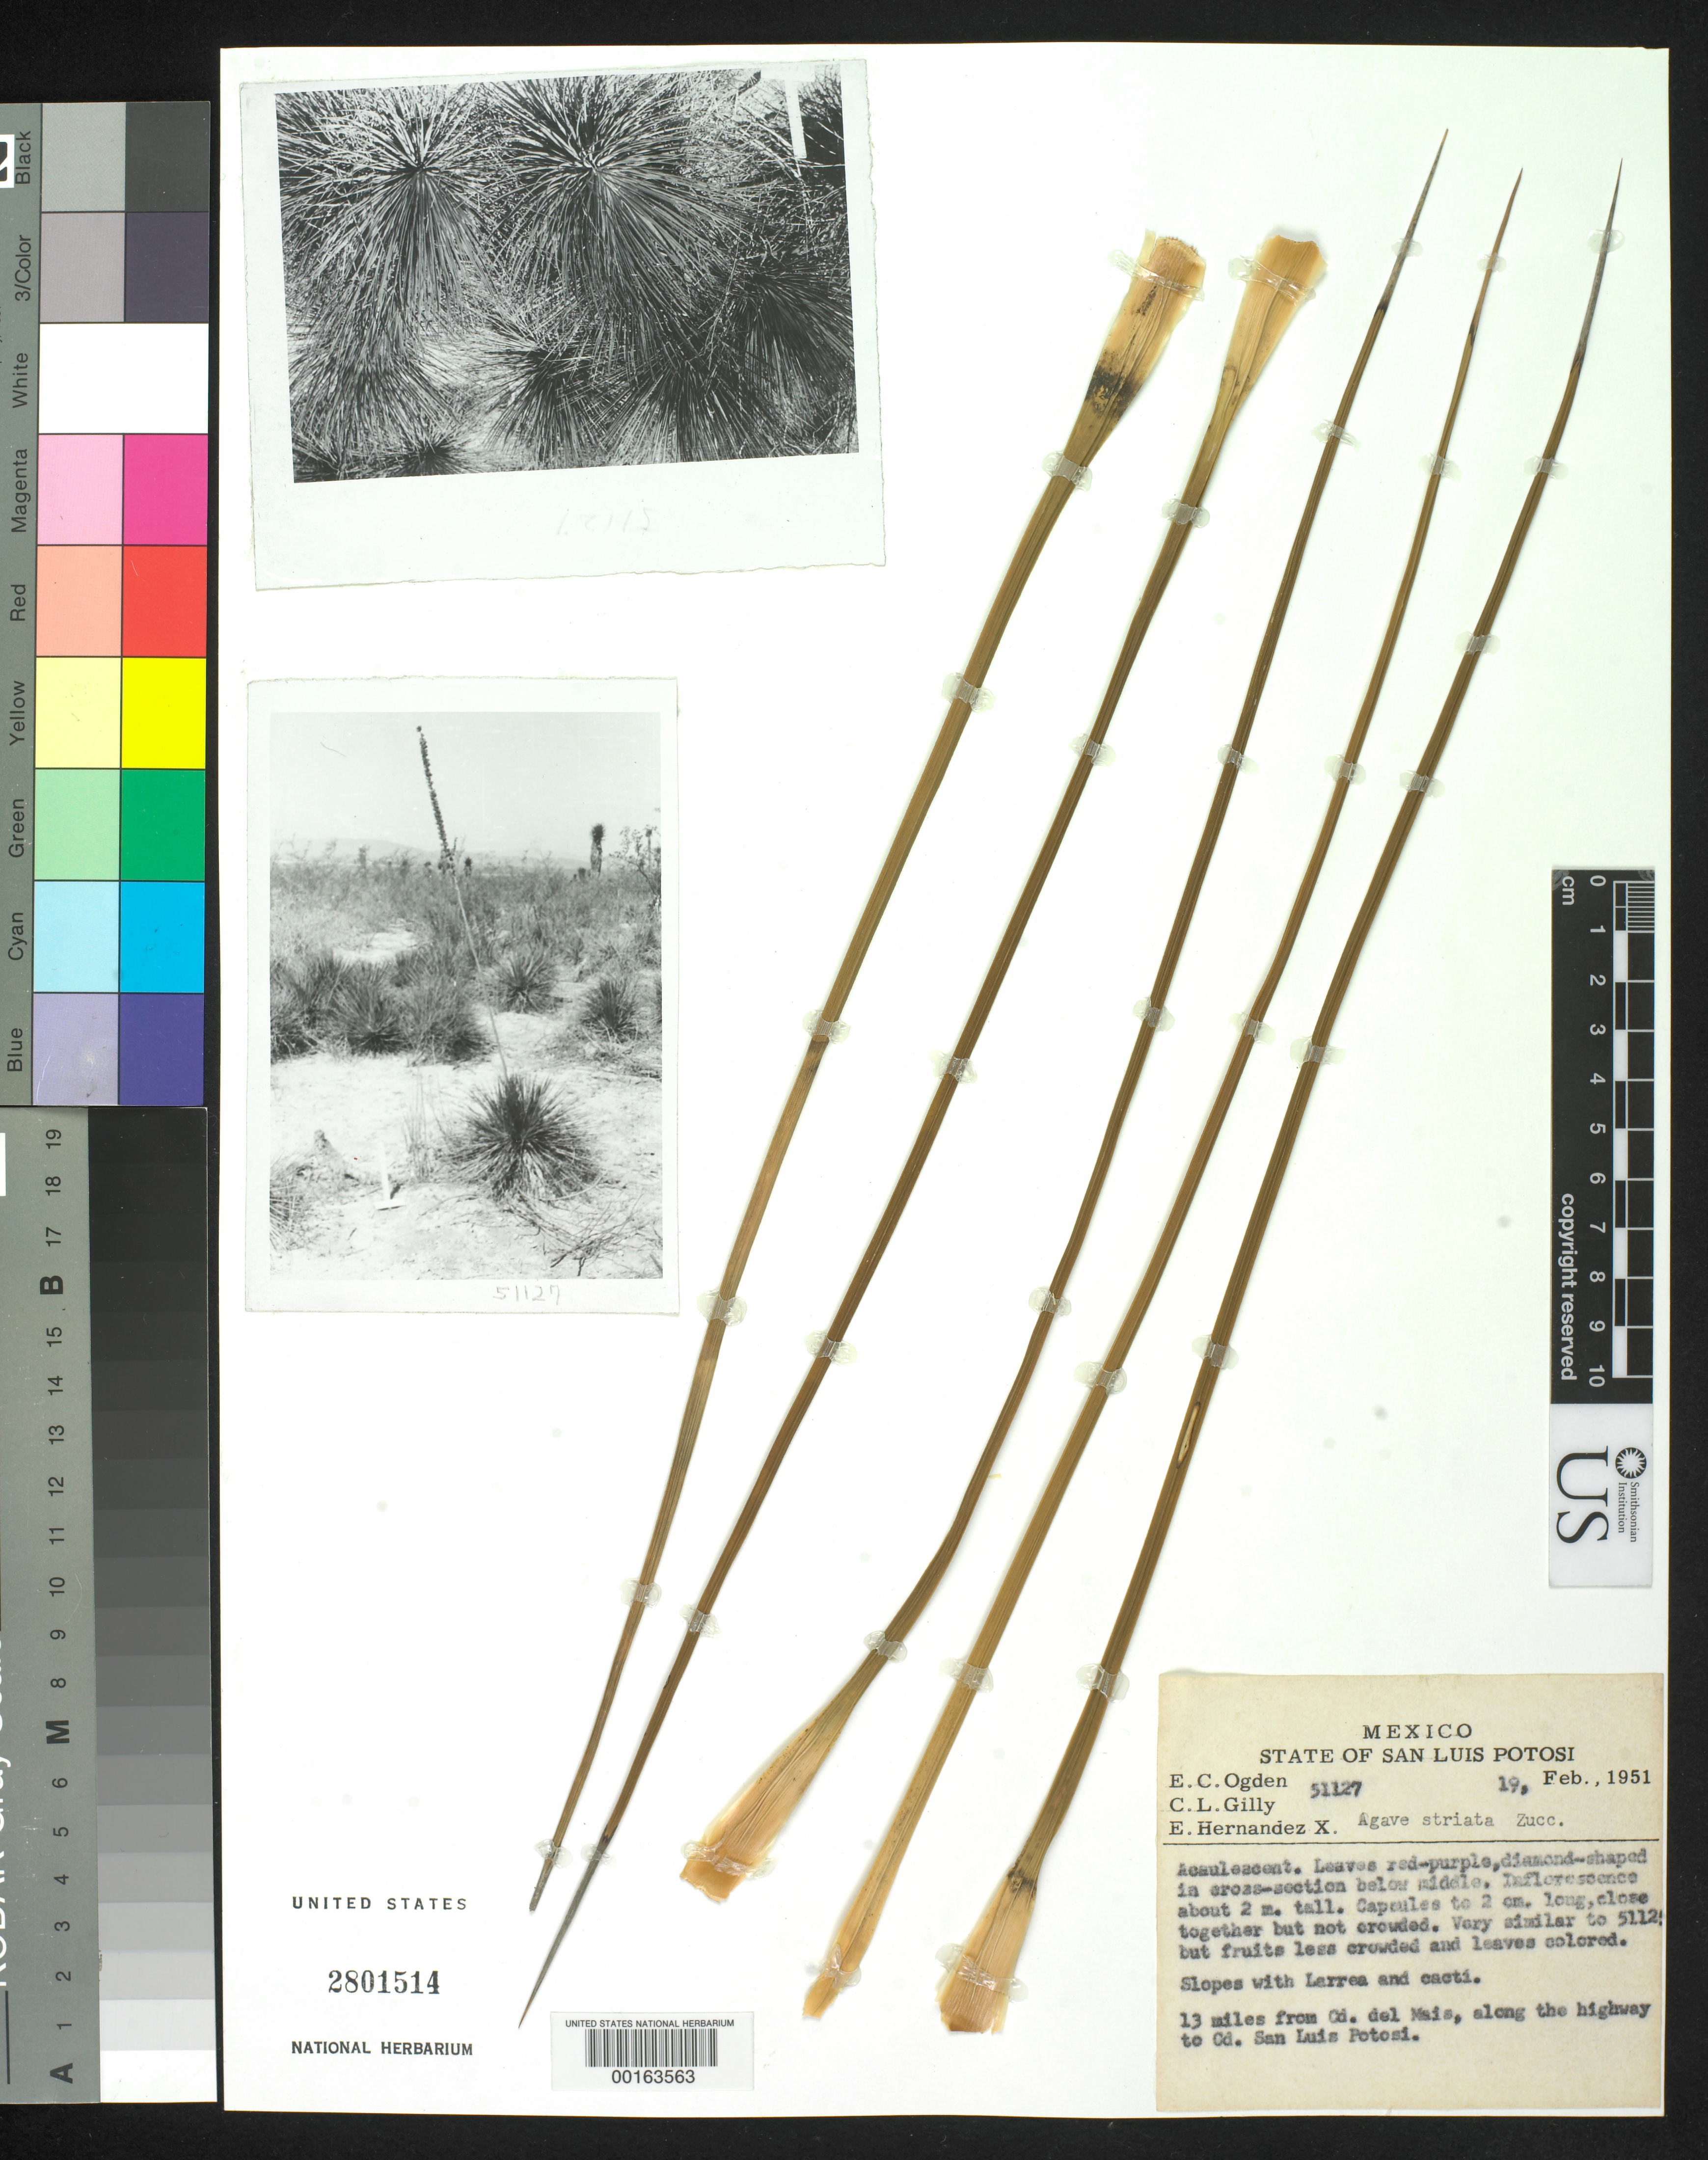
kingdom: Plantae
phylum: Tracheophyta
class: Liliopsida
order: Asparagales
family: Asparagaceae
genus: Agave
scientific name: Agave striata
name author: Zucc.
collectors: E. C. Ogden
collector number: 51127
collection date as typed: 19 Feb 1951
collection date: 1951-02-19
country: Mexico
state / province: San Luis Potosí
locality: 13 mi from Cd. de Mais, along highway to Cd. San Luis Potosi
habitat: Slopes with larrea and cacti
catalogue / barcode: US 2801514